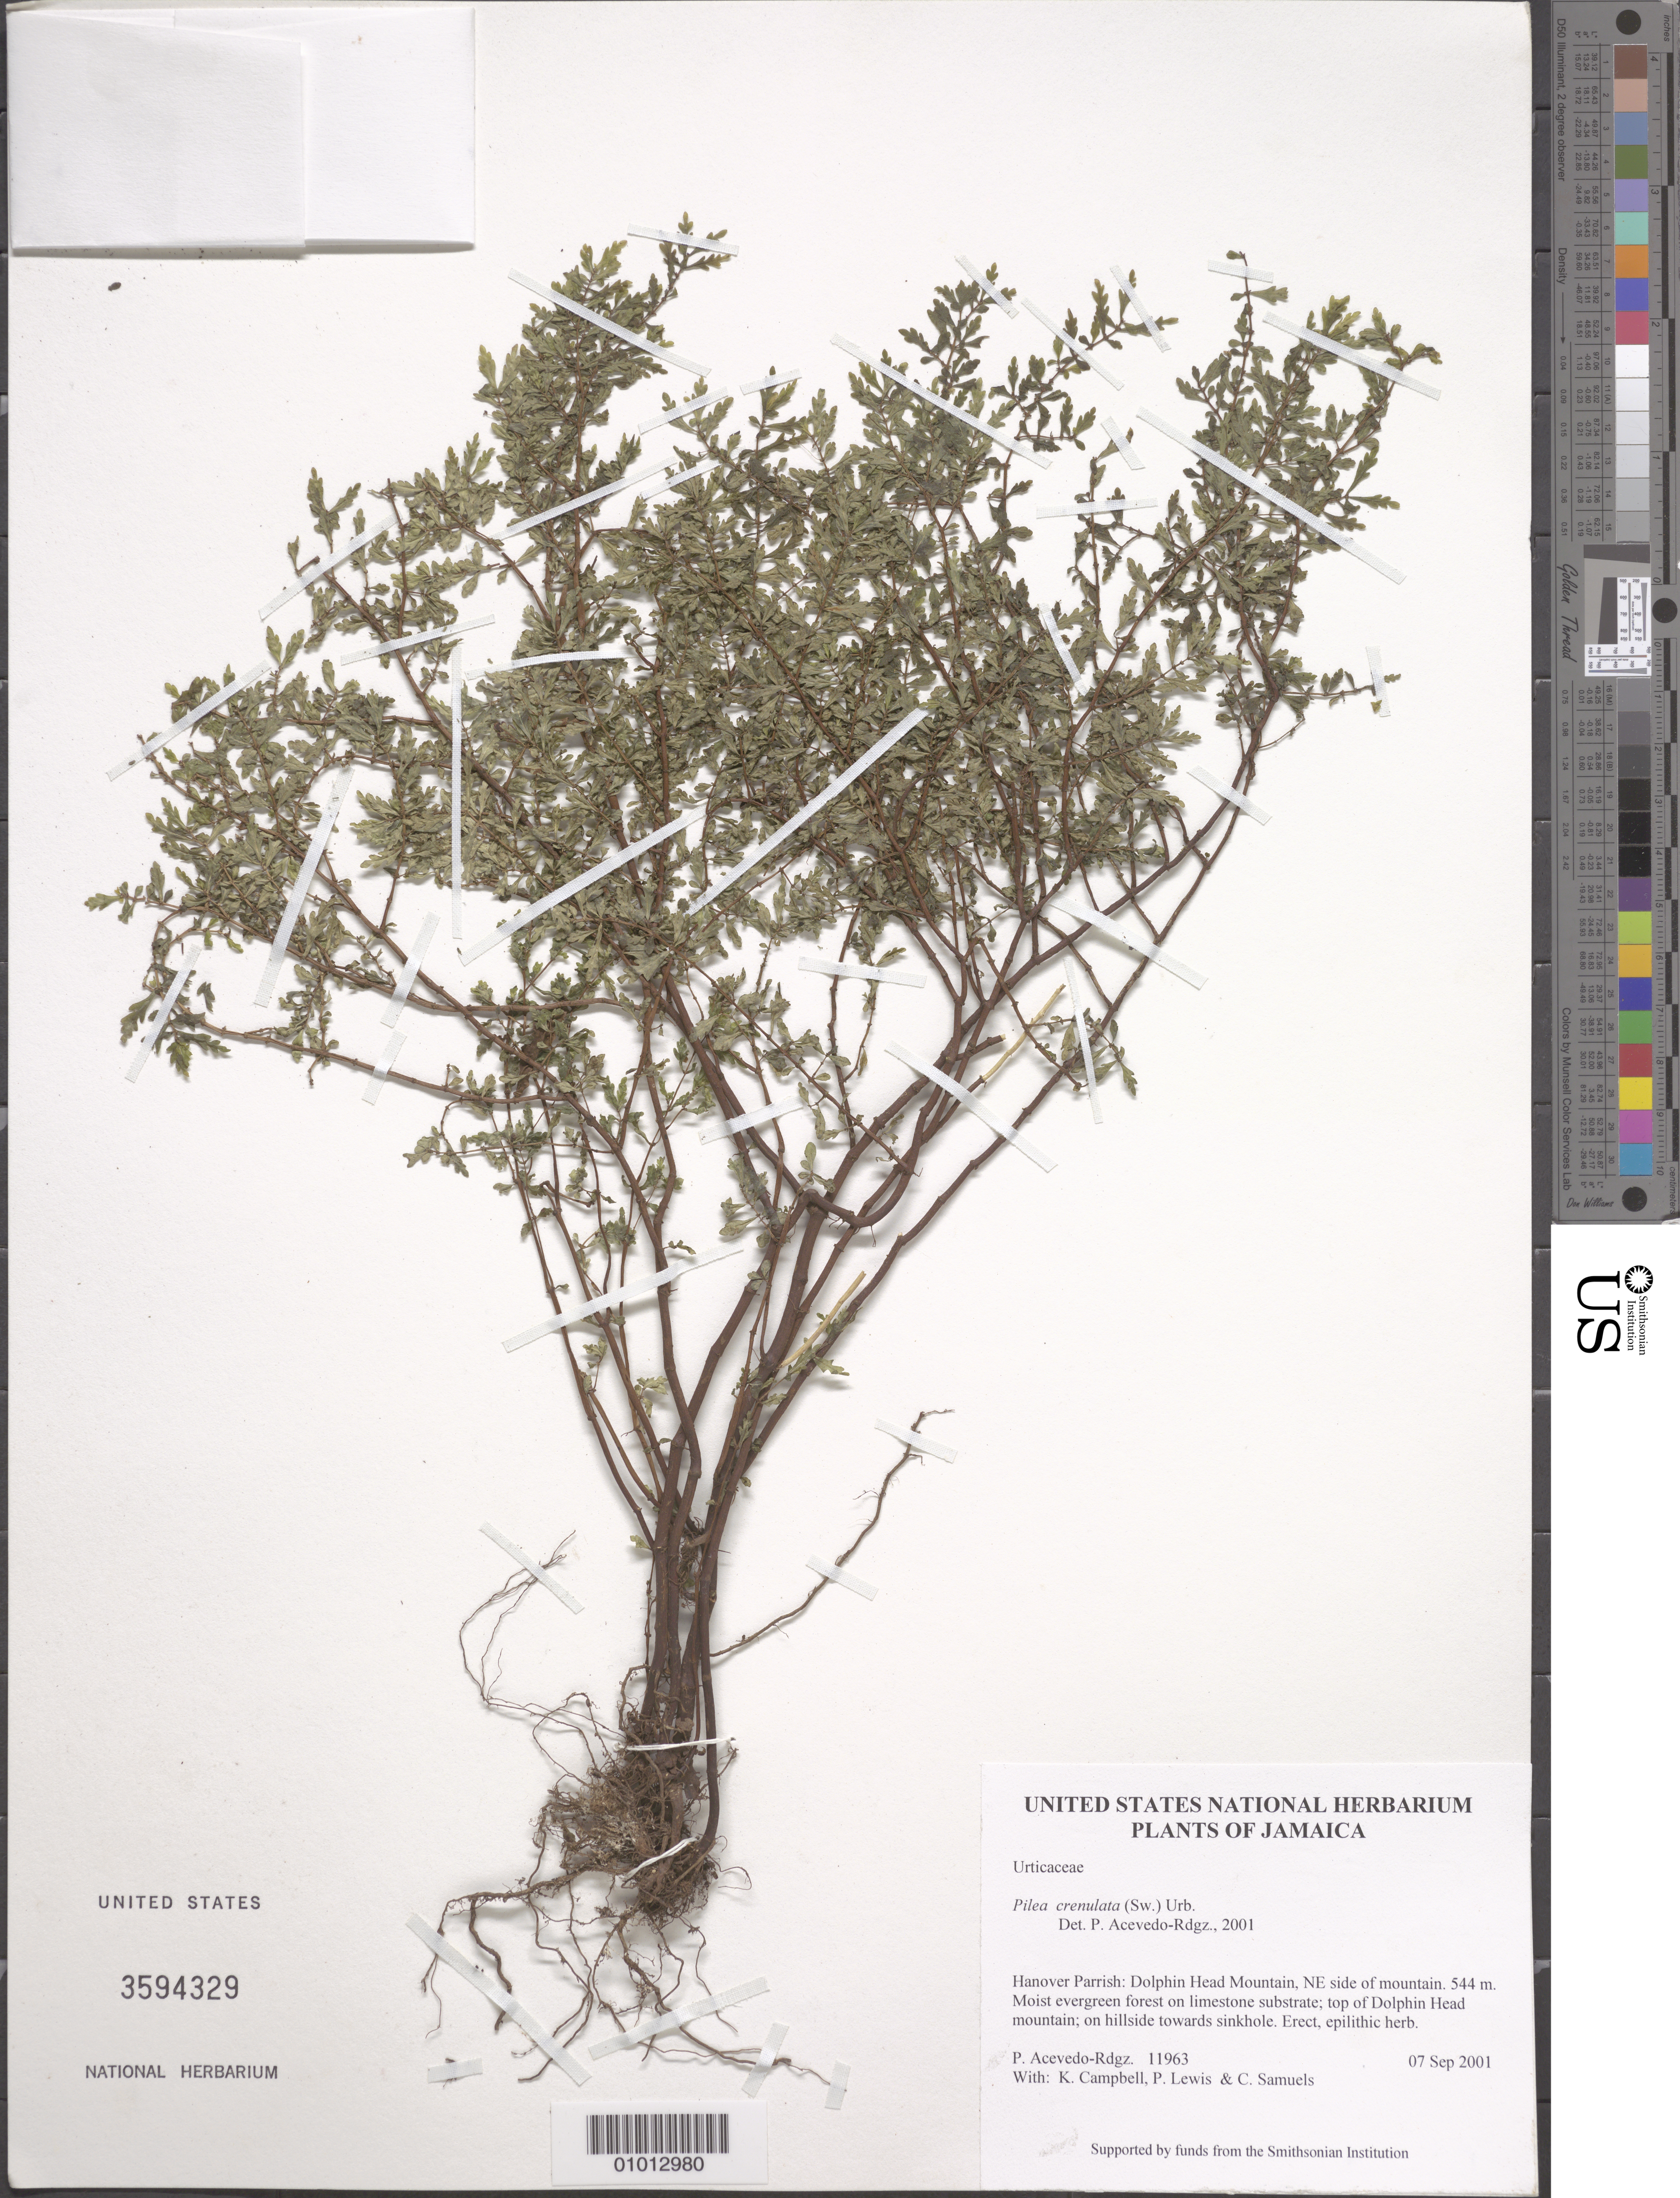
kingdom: Plantae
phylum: Tracheophyta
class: Magnoliopsida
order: Rosales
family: Urticaceae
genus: Pilea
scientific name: Pilea crenulata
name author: (Sw.) Urb.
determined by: Acevedo-Rodríguez, P., (BOT), Smithsonian Institution - National Museum of Natural History (UNITED STATES)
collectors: P. Acevedo-Rodr., K. Campbell, P. Lewis & C. Samuels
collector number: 11963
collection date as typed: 07 Sep 2001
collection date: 2001-09-07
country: Jamaica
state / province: Hanover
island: Jamaica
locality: Hanover Parrish: Dolphin Head Mountain, NE side of mountain.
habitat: Moist evergreen forest on limestone substrate; top of Dolphin Head mountain; on hillside towards sinkhole.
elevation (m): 544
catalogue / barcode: US 3594329